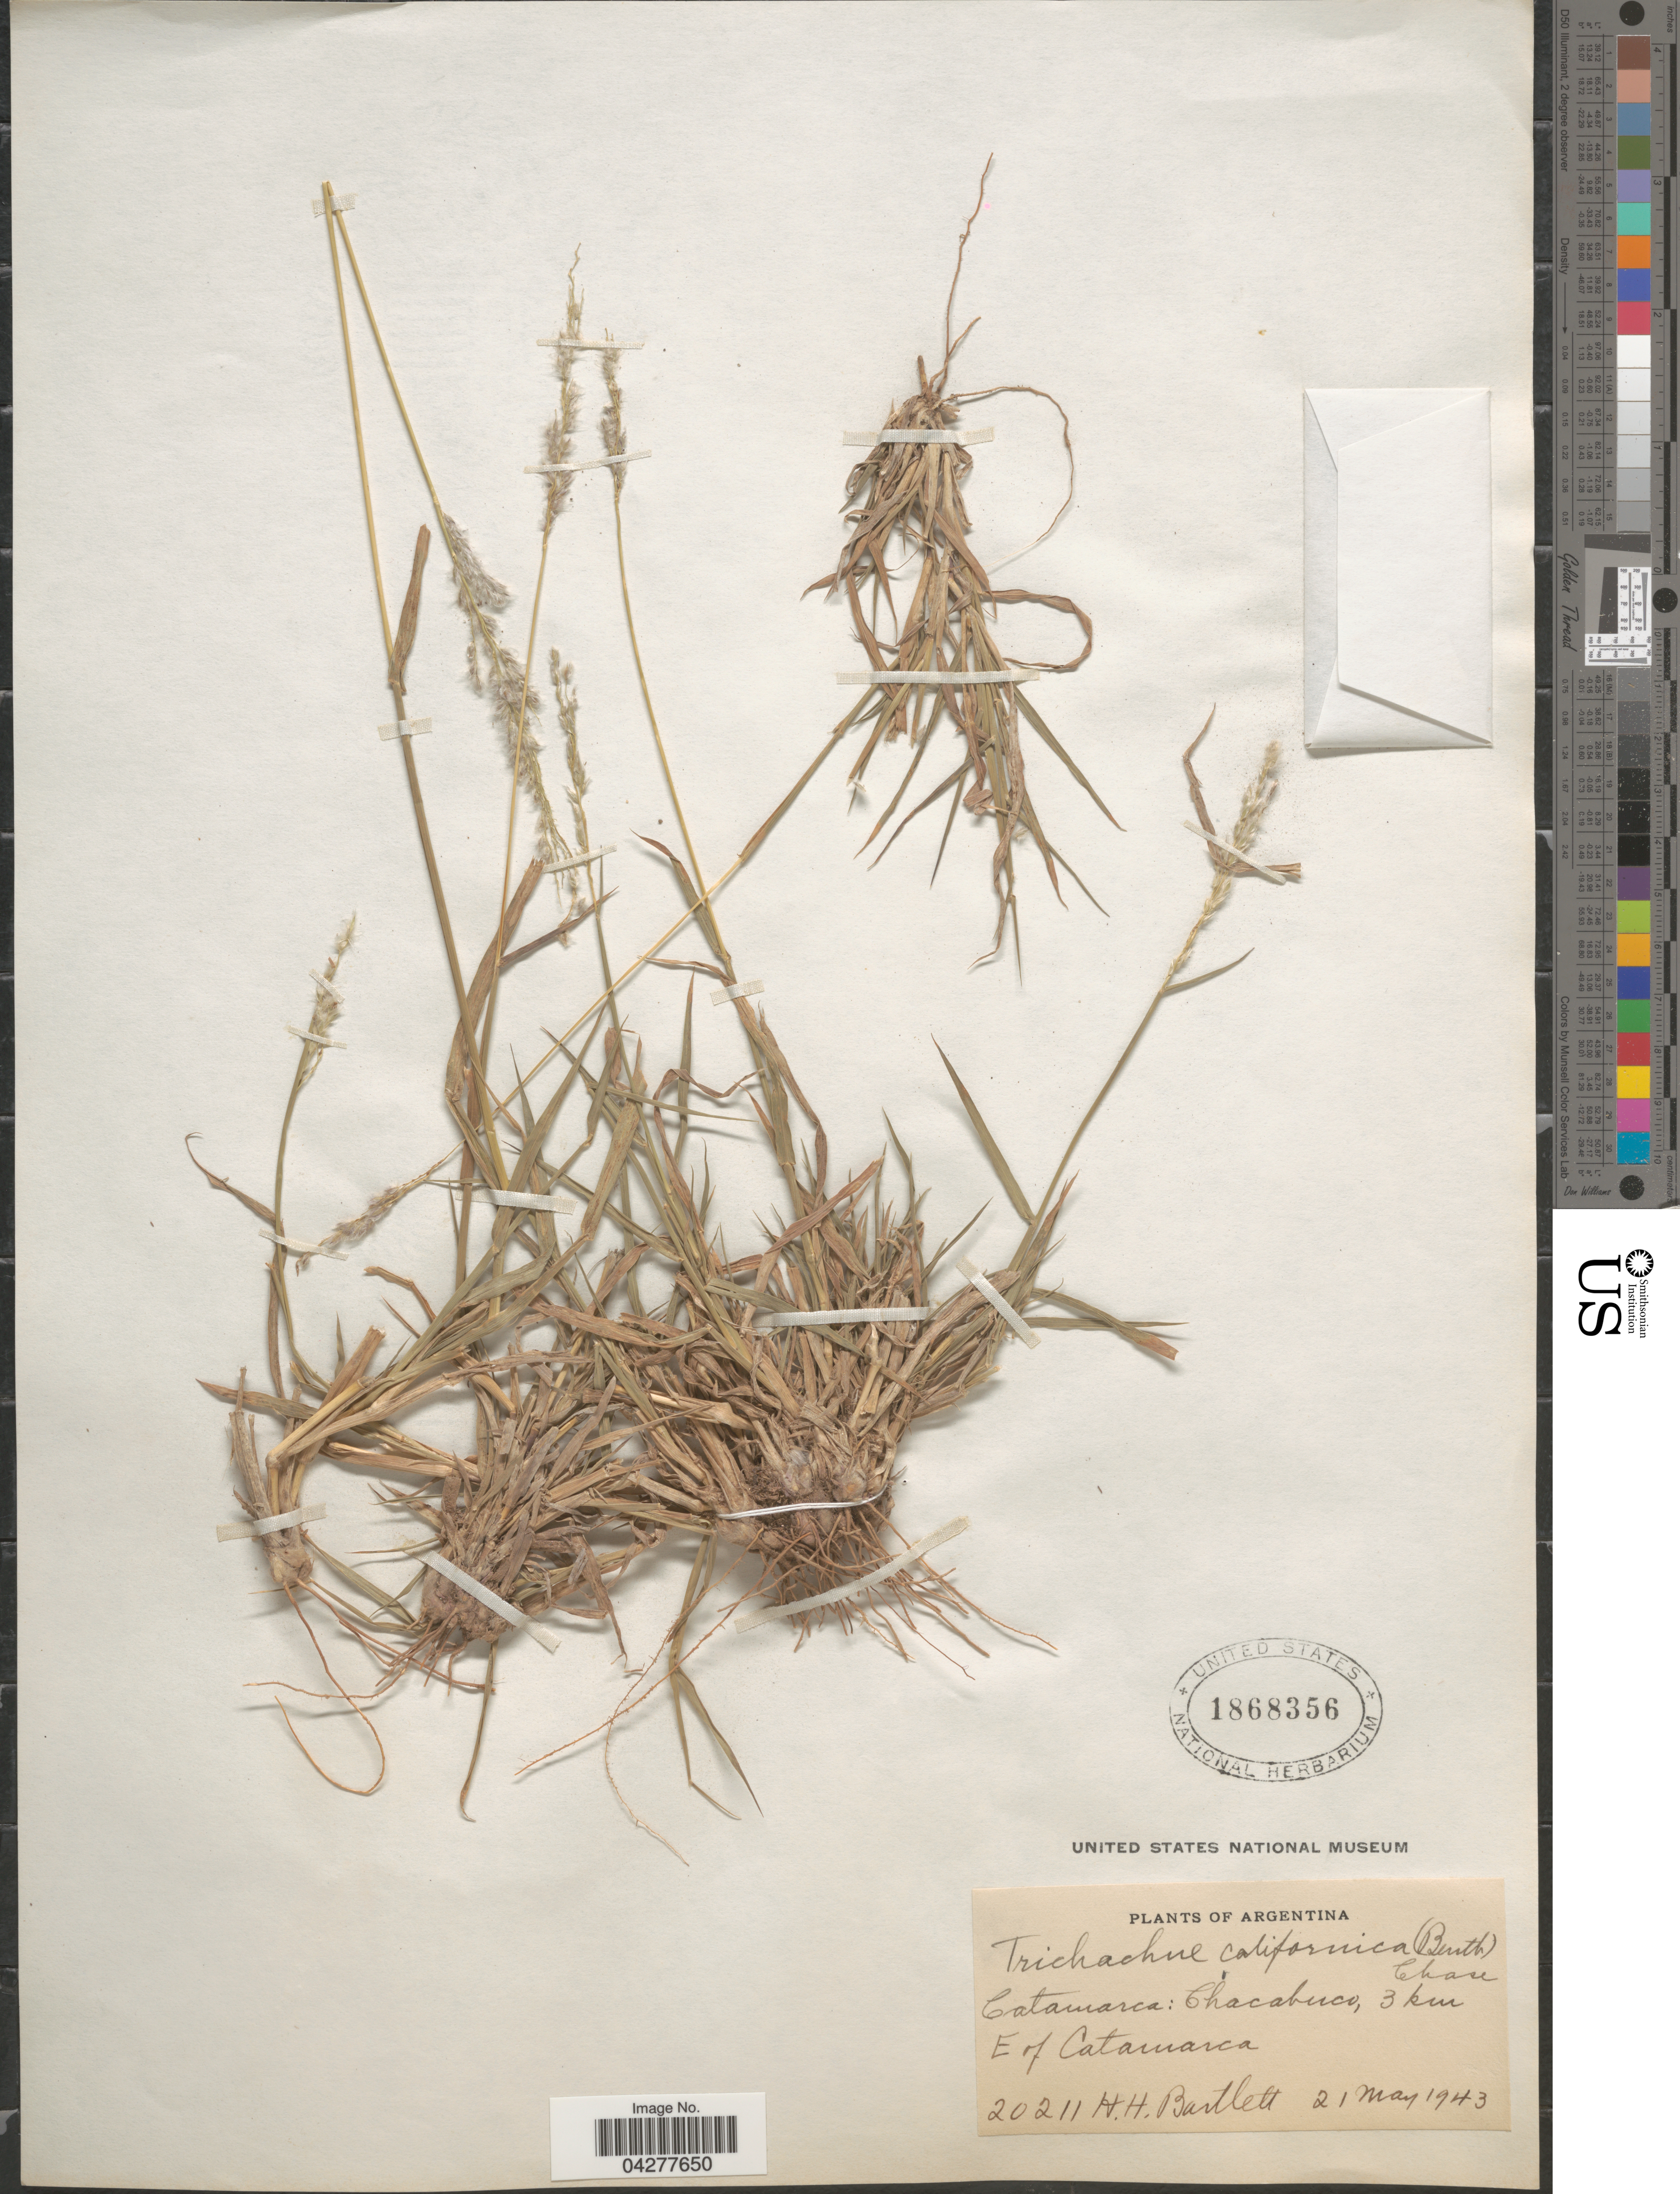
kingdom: Plantae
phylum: Tracheophyta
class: Liliopsida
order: Poales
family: Poaceae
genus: Digitaria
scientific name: Digitaria sp.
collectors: H. H. Bartlett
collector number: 20211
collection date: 1943-05-21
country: Argentina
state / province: Catamarca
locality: Chacabuco, 3 km E of Catamarca.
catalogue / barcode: US 1868356